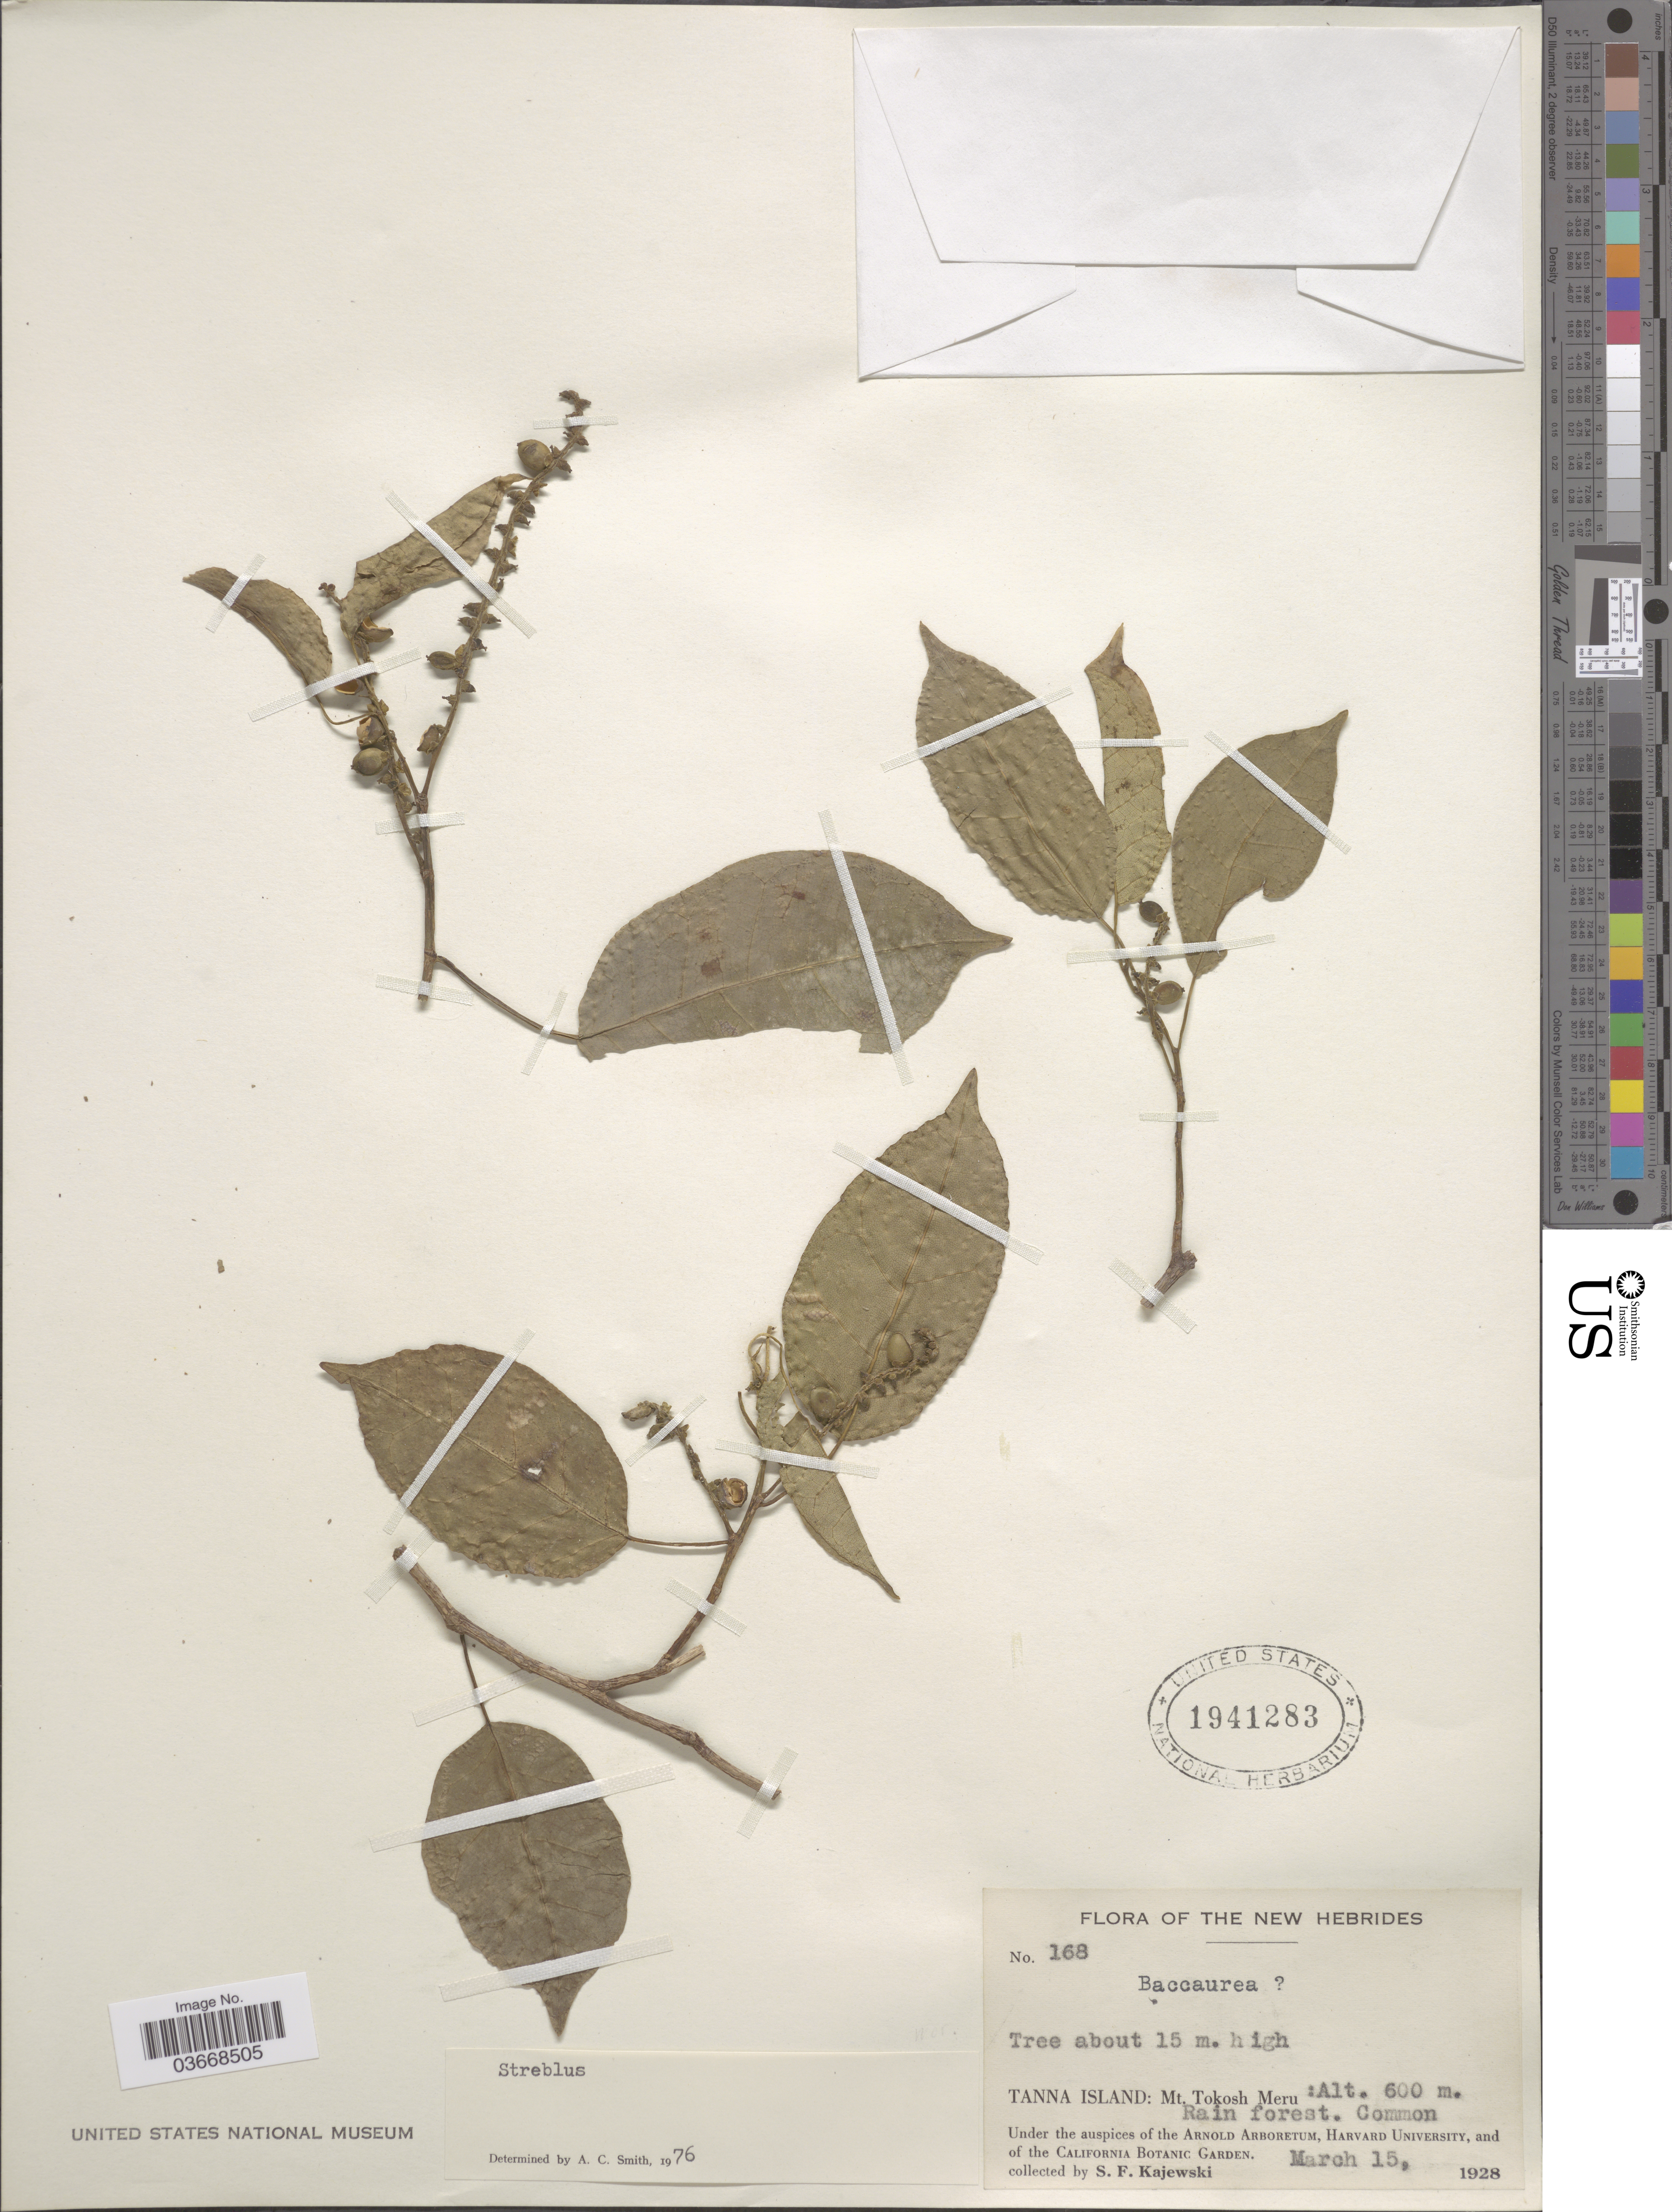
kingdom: Plantae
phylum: Tracheophyta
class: Magnoliopsida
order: Rosales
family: Moraceae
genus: Paratrophis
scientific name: Paratrophis anthropophagorum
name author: (Seem.) Benth. & Hook. f. ex Drake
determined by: Strong, Mark T., (BOT), Smithsonian Institution - National Museum of Natural History (UNITED STATES)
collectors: S. Kajewski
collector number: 168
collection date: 1928-03-15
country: Vanuatu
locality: The New Hebrides. Tanna Island: Mt. Tokosh Meru.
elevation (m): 600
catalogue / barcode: US 1941283